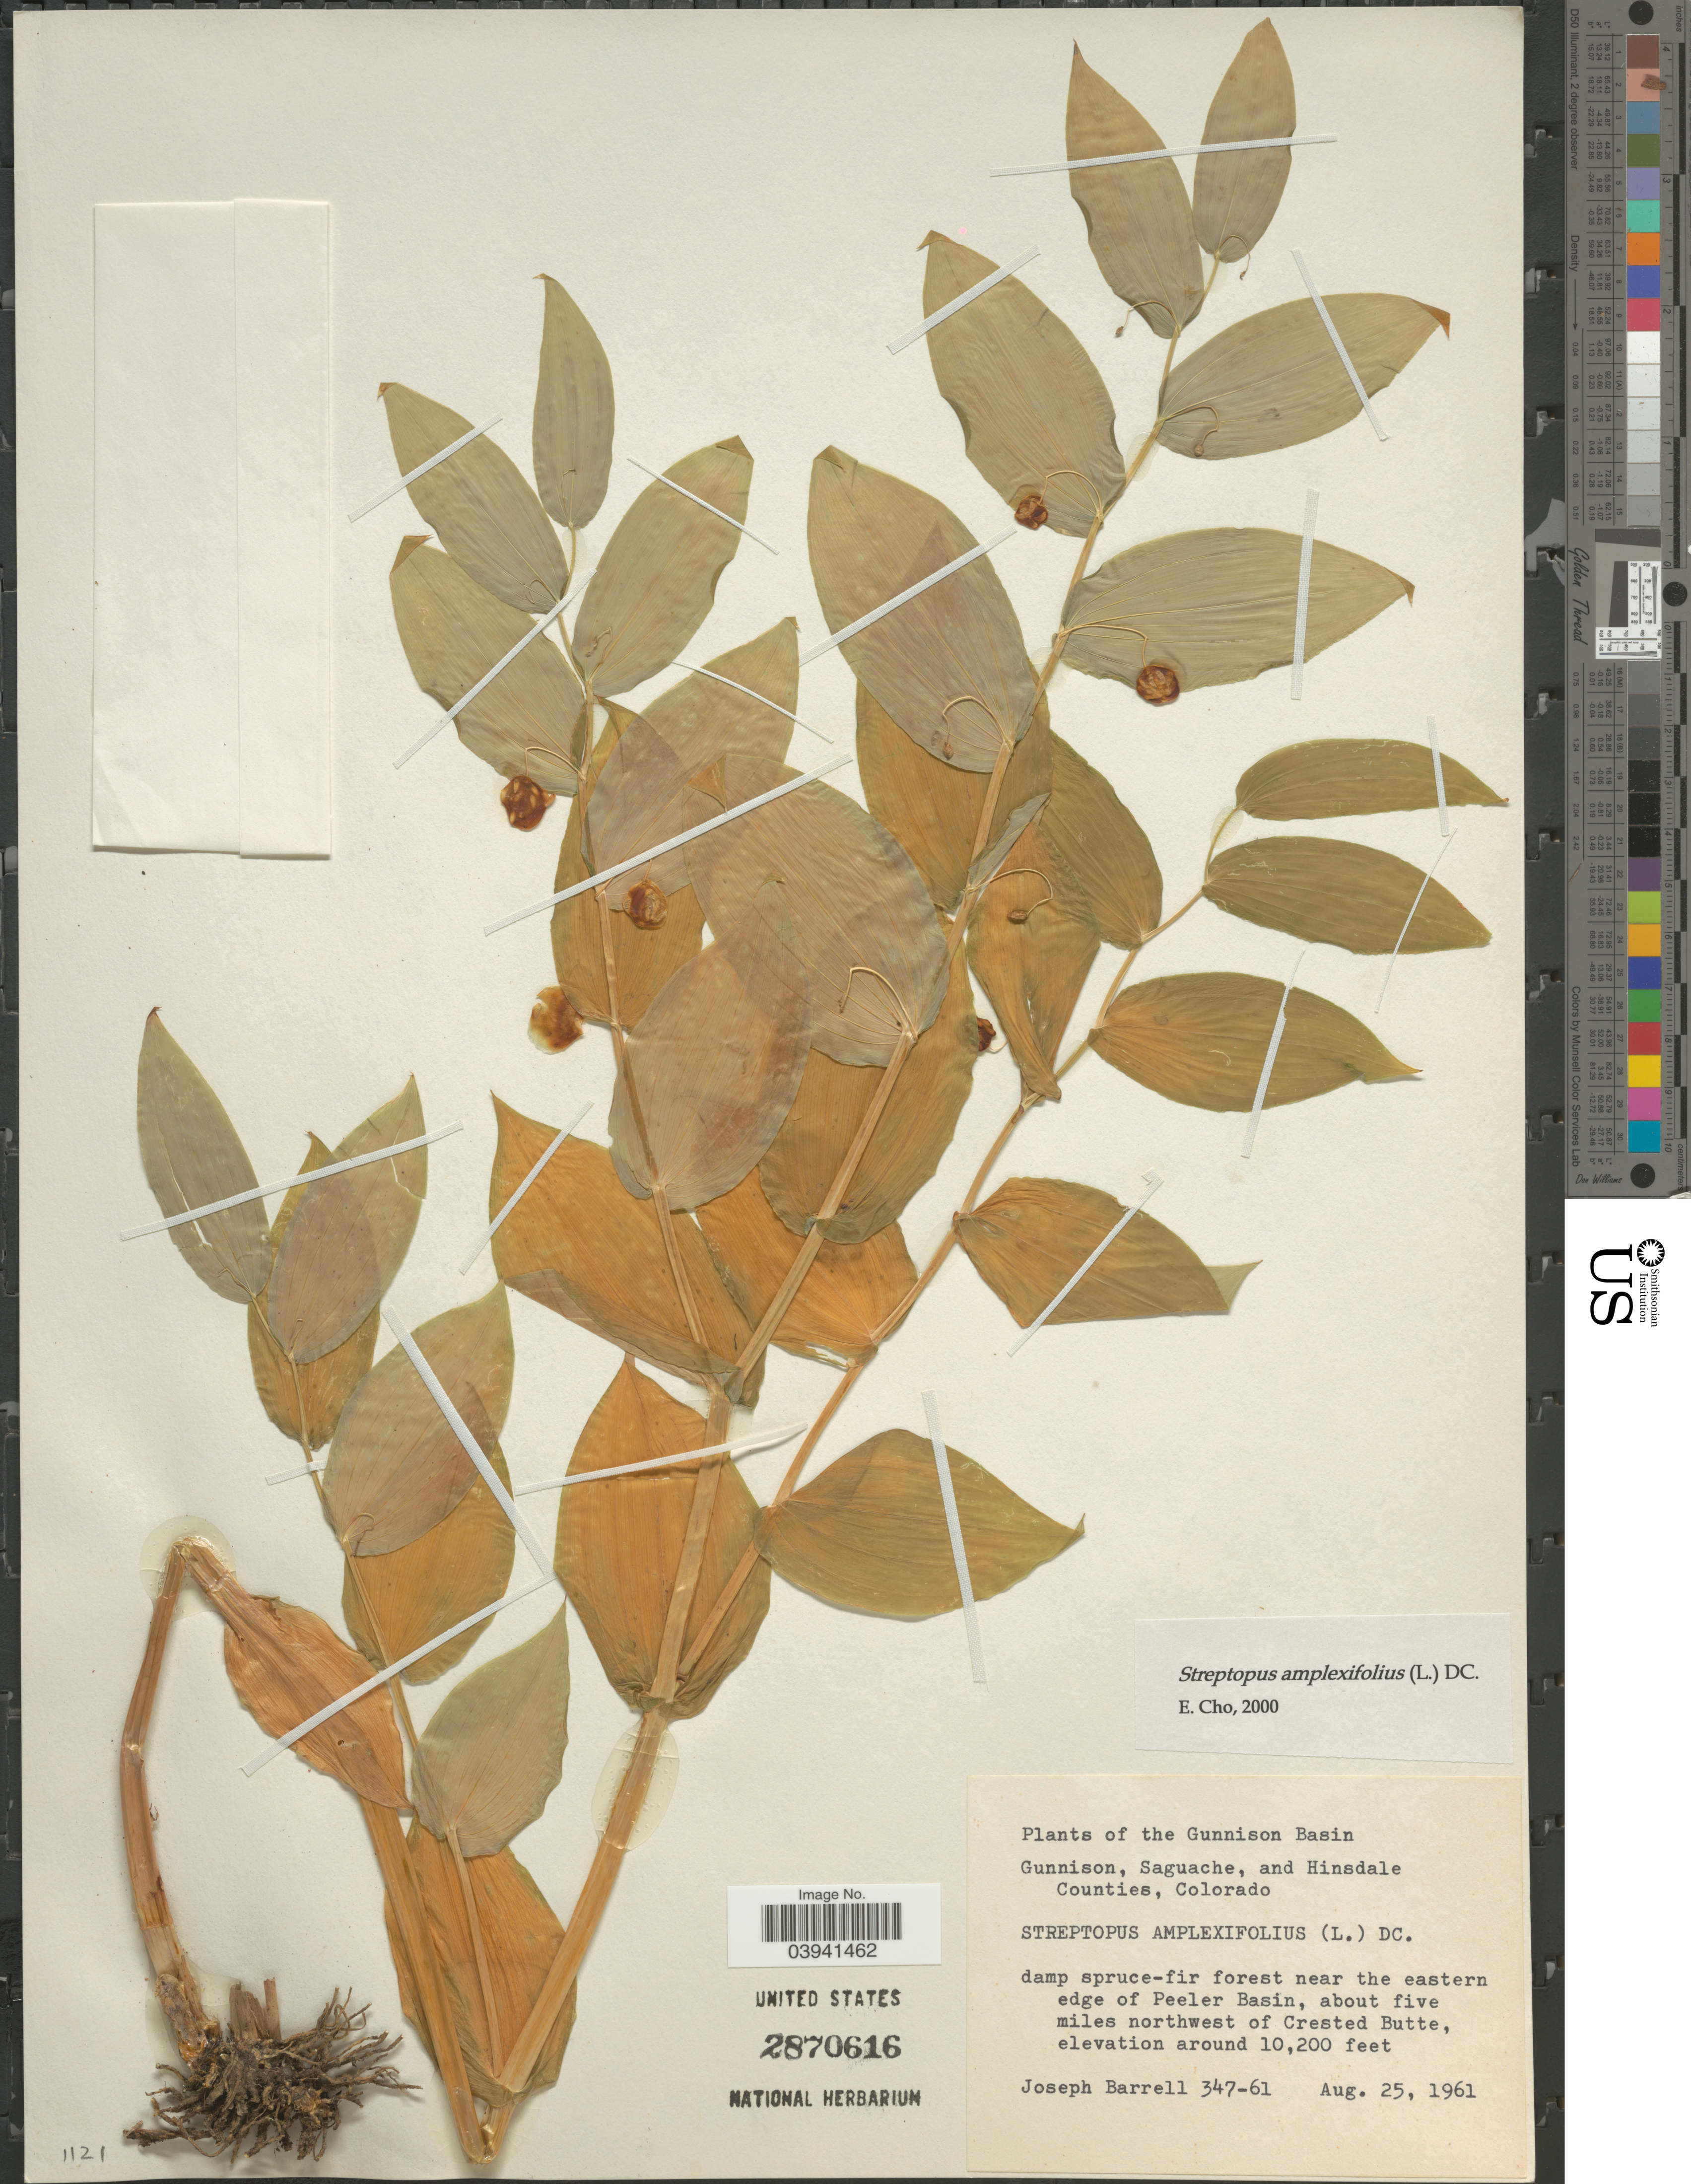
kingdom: Plantae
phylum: Tracheophyta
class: Liliopsida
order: Liliales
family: Liliaceae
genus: Streptopus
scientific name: Streptopus amplexifolius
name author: (L.) DC.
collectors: J. Barrell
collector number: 347-61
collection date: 1961-08-25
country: United States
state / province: Colorado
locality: The Gunnison Basin. Gunnison, Saguache, and Hinsdale Counties. Damp spruce-fir forest near the eastern edge of Peeler Basin, about five miles northwest of Crested Butte.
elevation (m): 3109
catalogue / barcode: US 2870616